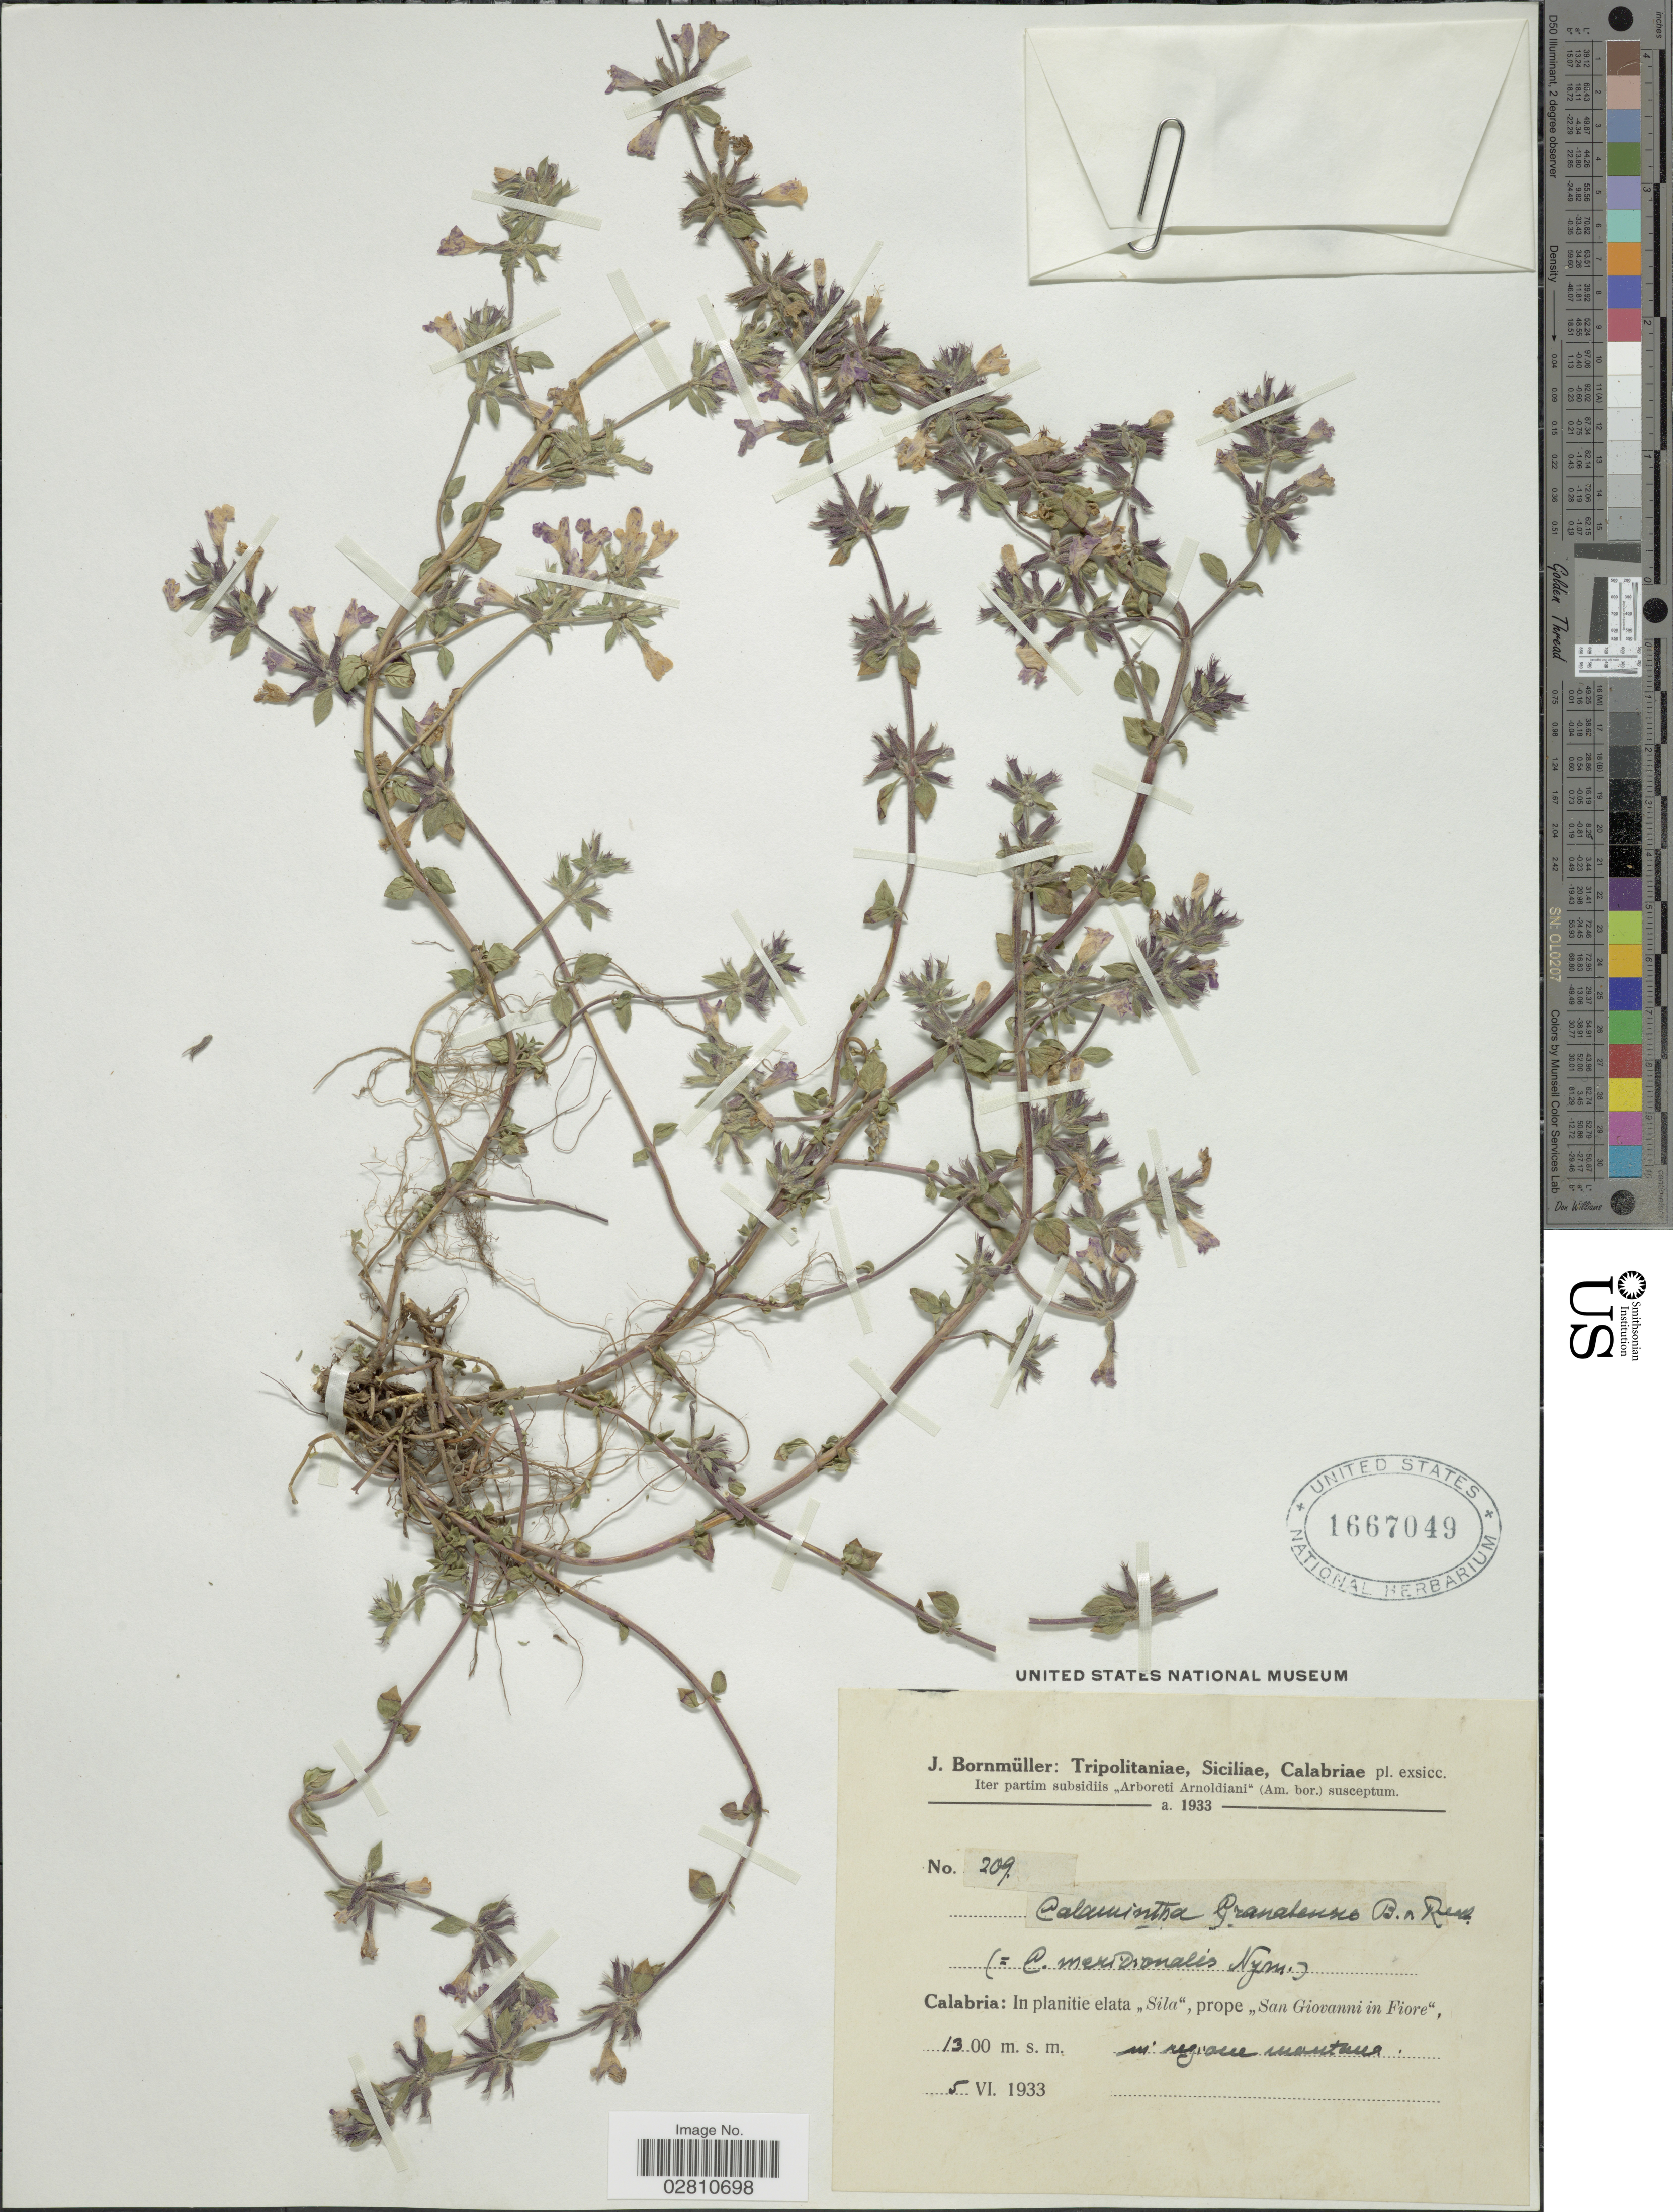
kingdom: Plantae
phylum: Tracheophyta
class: Magnoliopsida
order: Lamiales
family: Lamiaceae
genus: Clinopodium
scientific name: Clinopodium alpinum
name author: (L.) Kuntze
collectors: J. Bornmüller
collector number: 209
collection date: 1933-06-05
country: Italy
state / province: Calabria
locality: Calabria: In planitie elata "Sila" prope San Giovanni in Fiore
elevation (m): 1300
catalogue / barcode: US 1667049